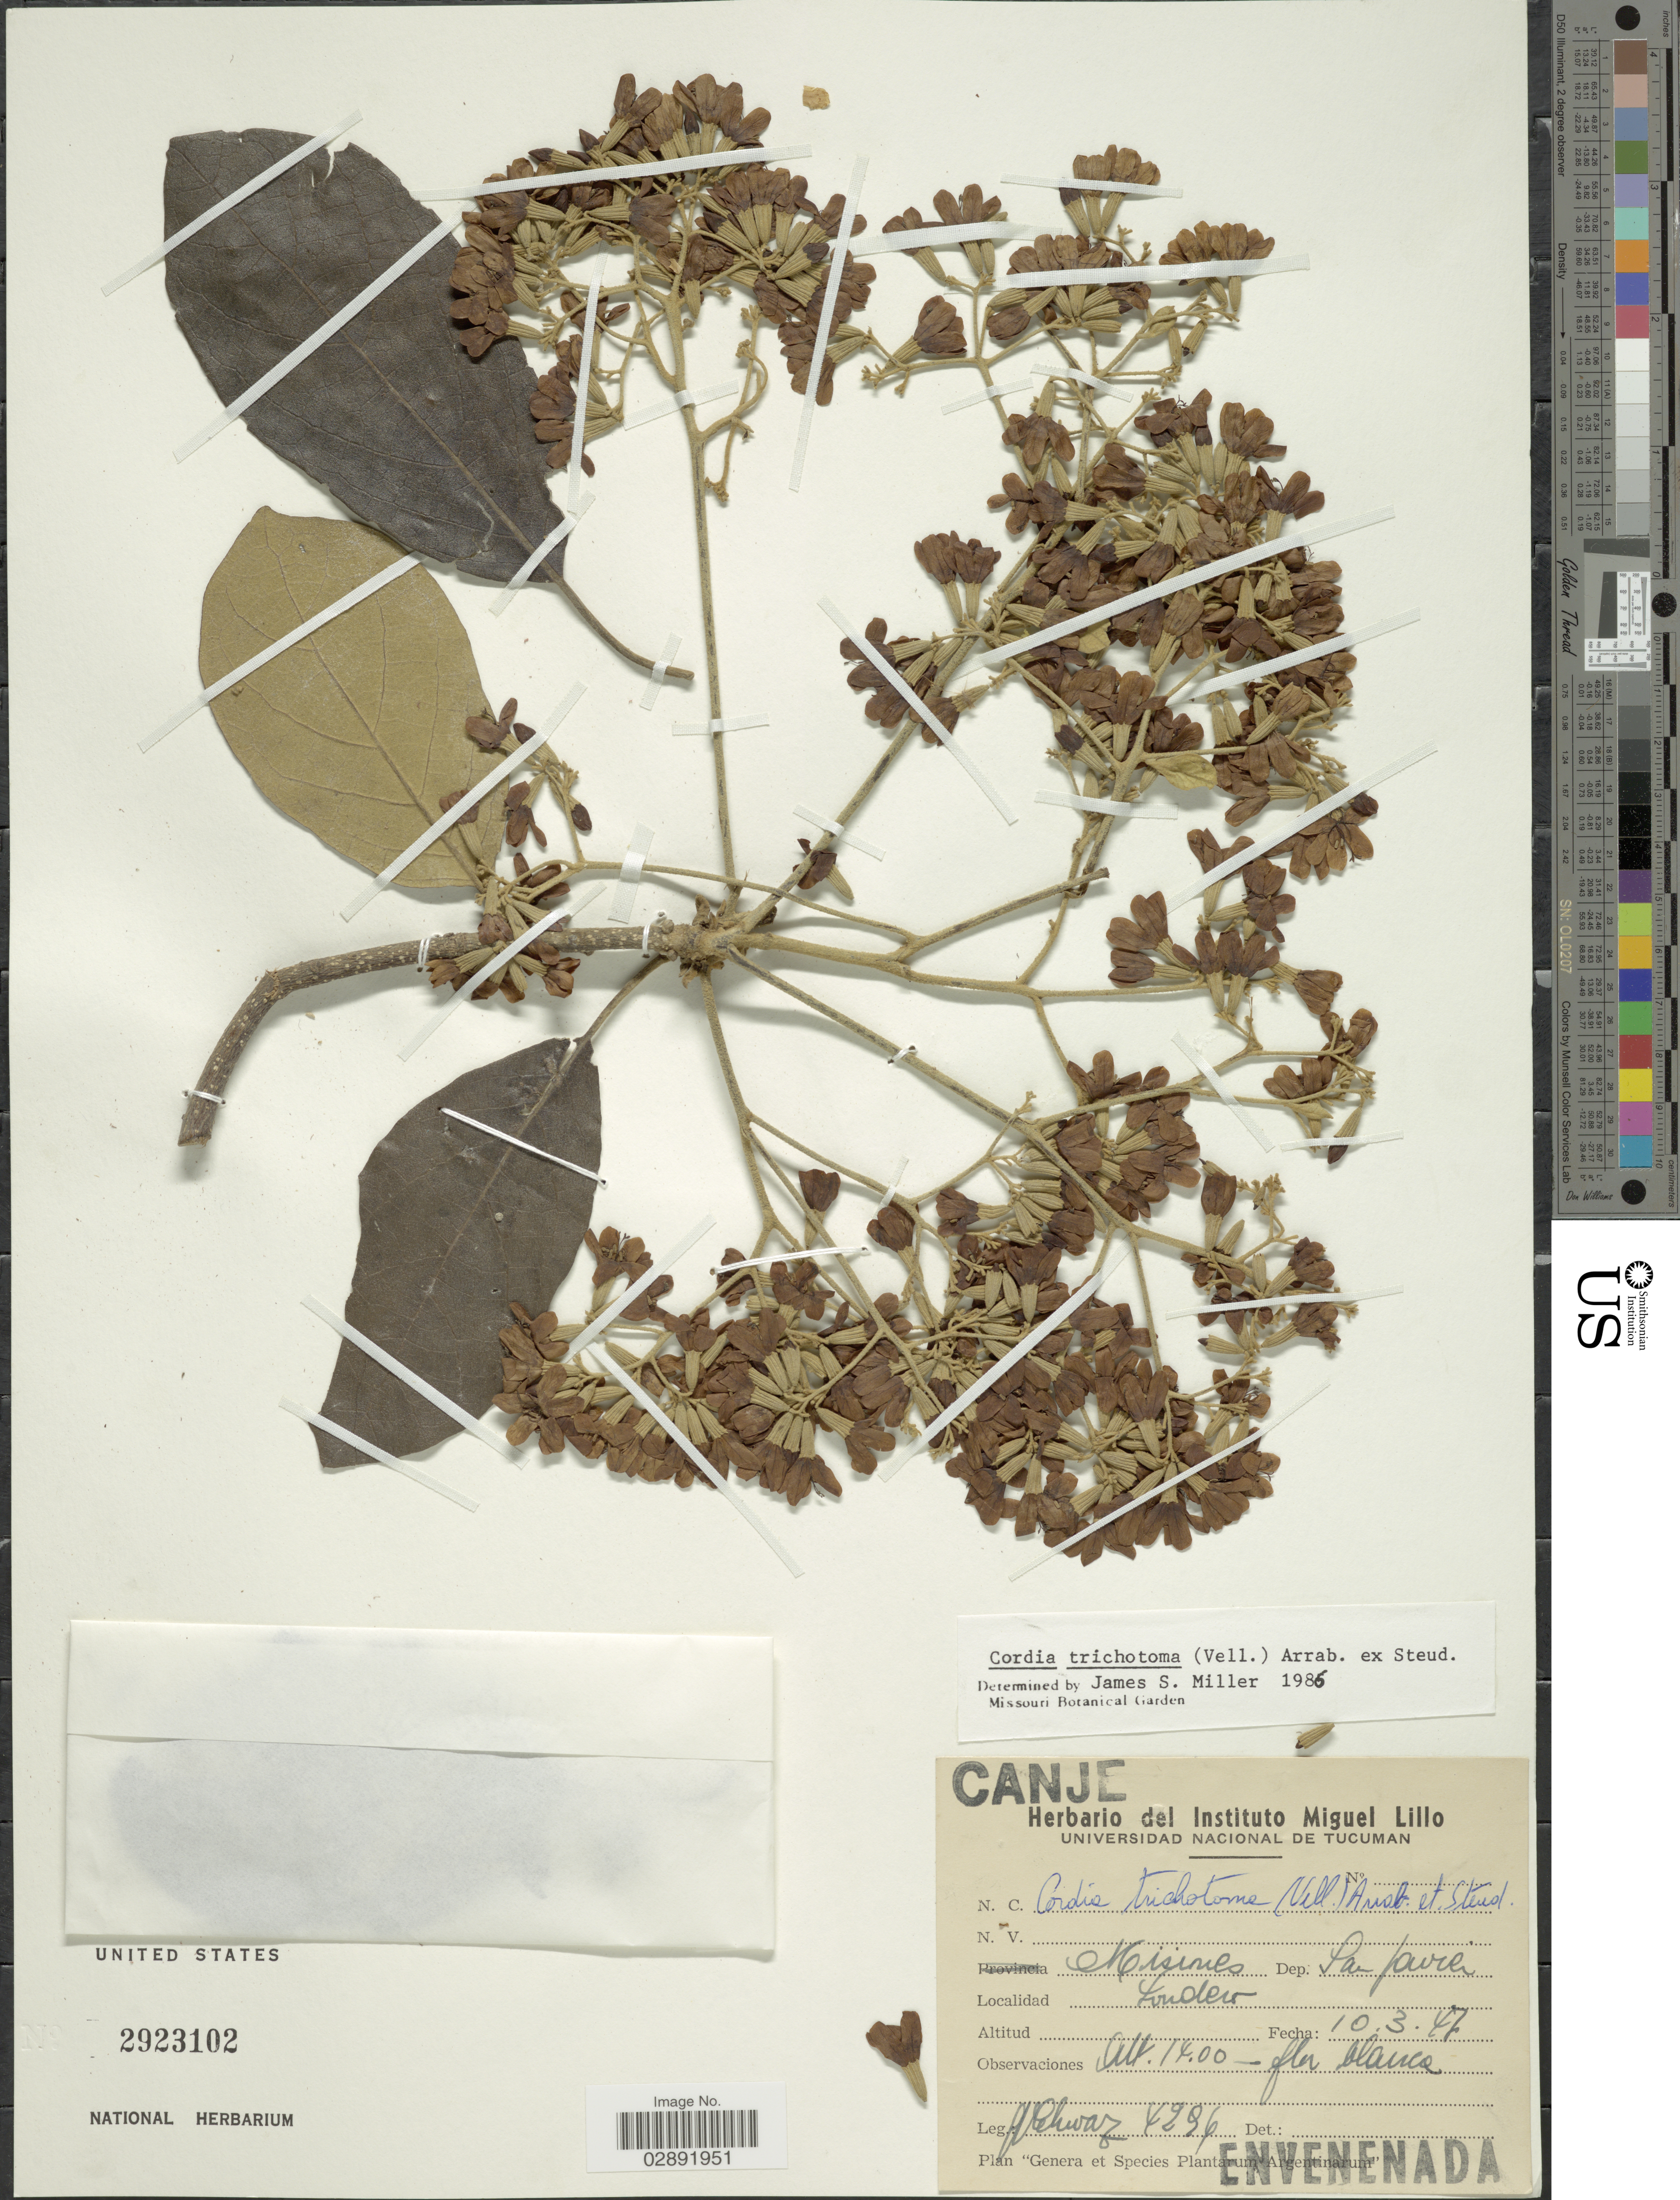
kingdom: Plantae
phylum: Tracheophyta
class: Magnoliopsida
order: Boraginales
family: Cordiaceae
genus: Cordia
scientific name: Cordia trichotoma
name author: (Vell.) Arráb. ex Steud.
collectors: G. J. Schwarz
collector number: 4296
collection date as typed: Transcribed d/m/y: 10/3/47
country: Argentina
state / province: Misiones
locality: Dep. San Javier, Londew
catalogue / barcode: US 2923102